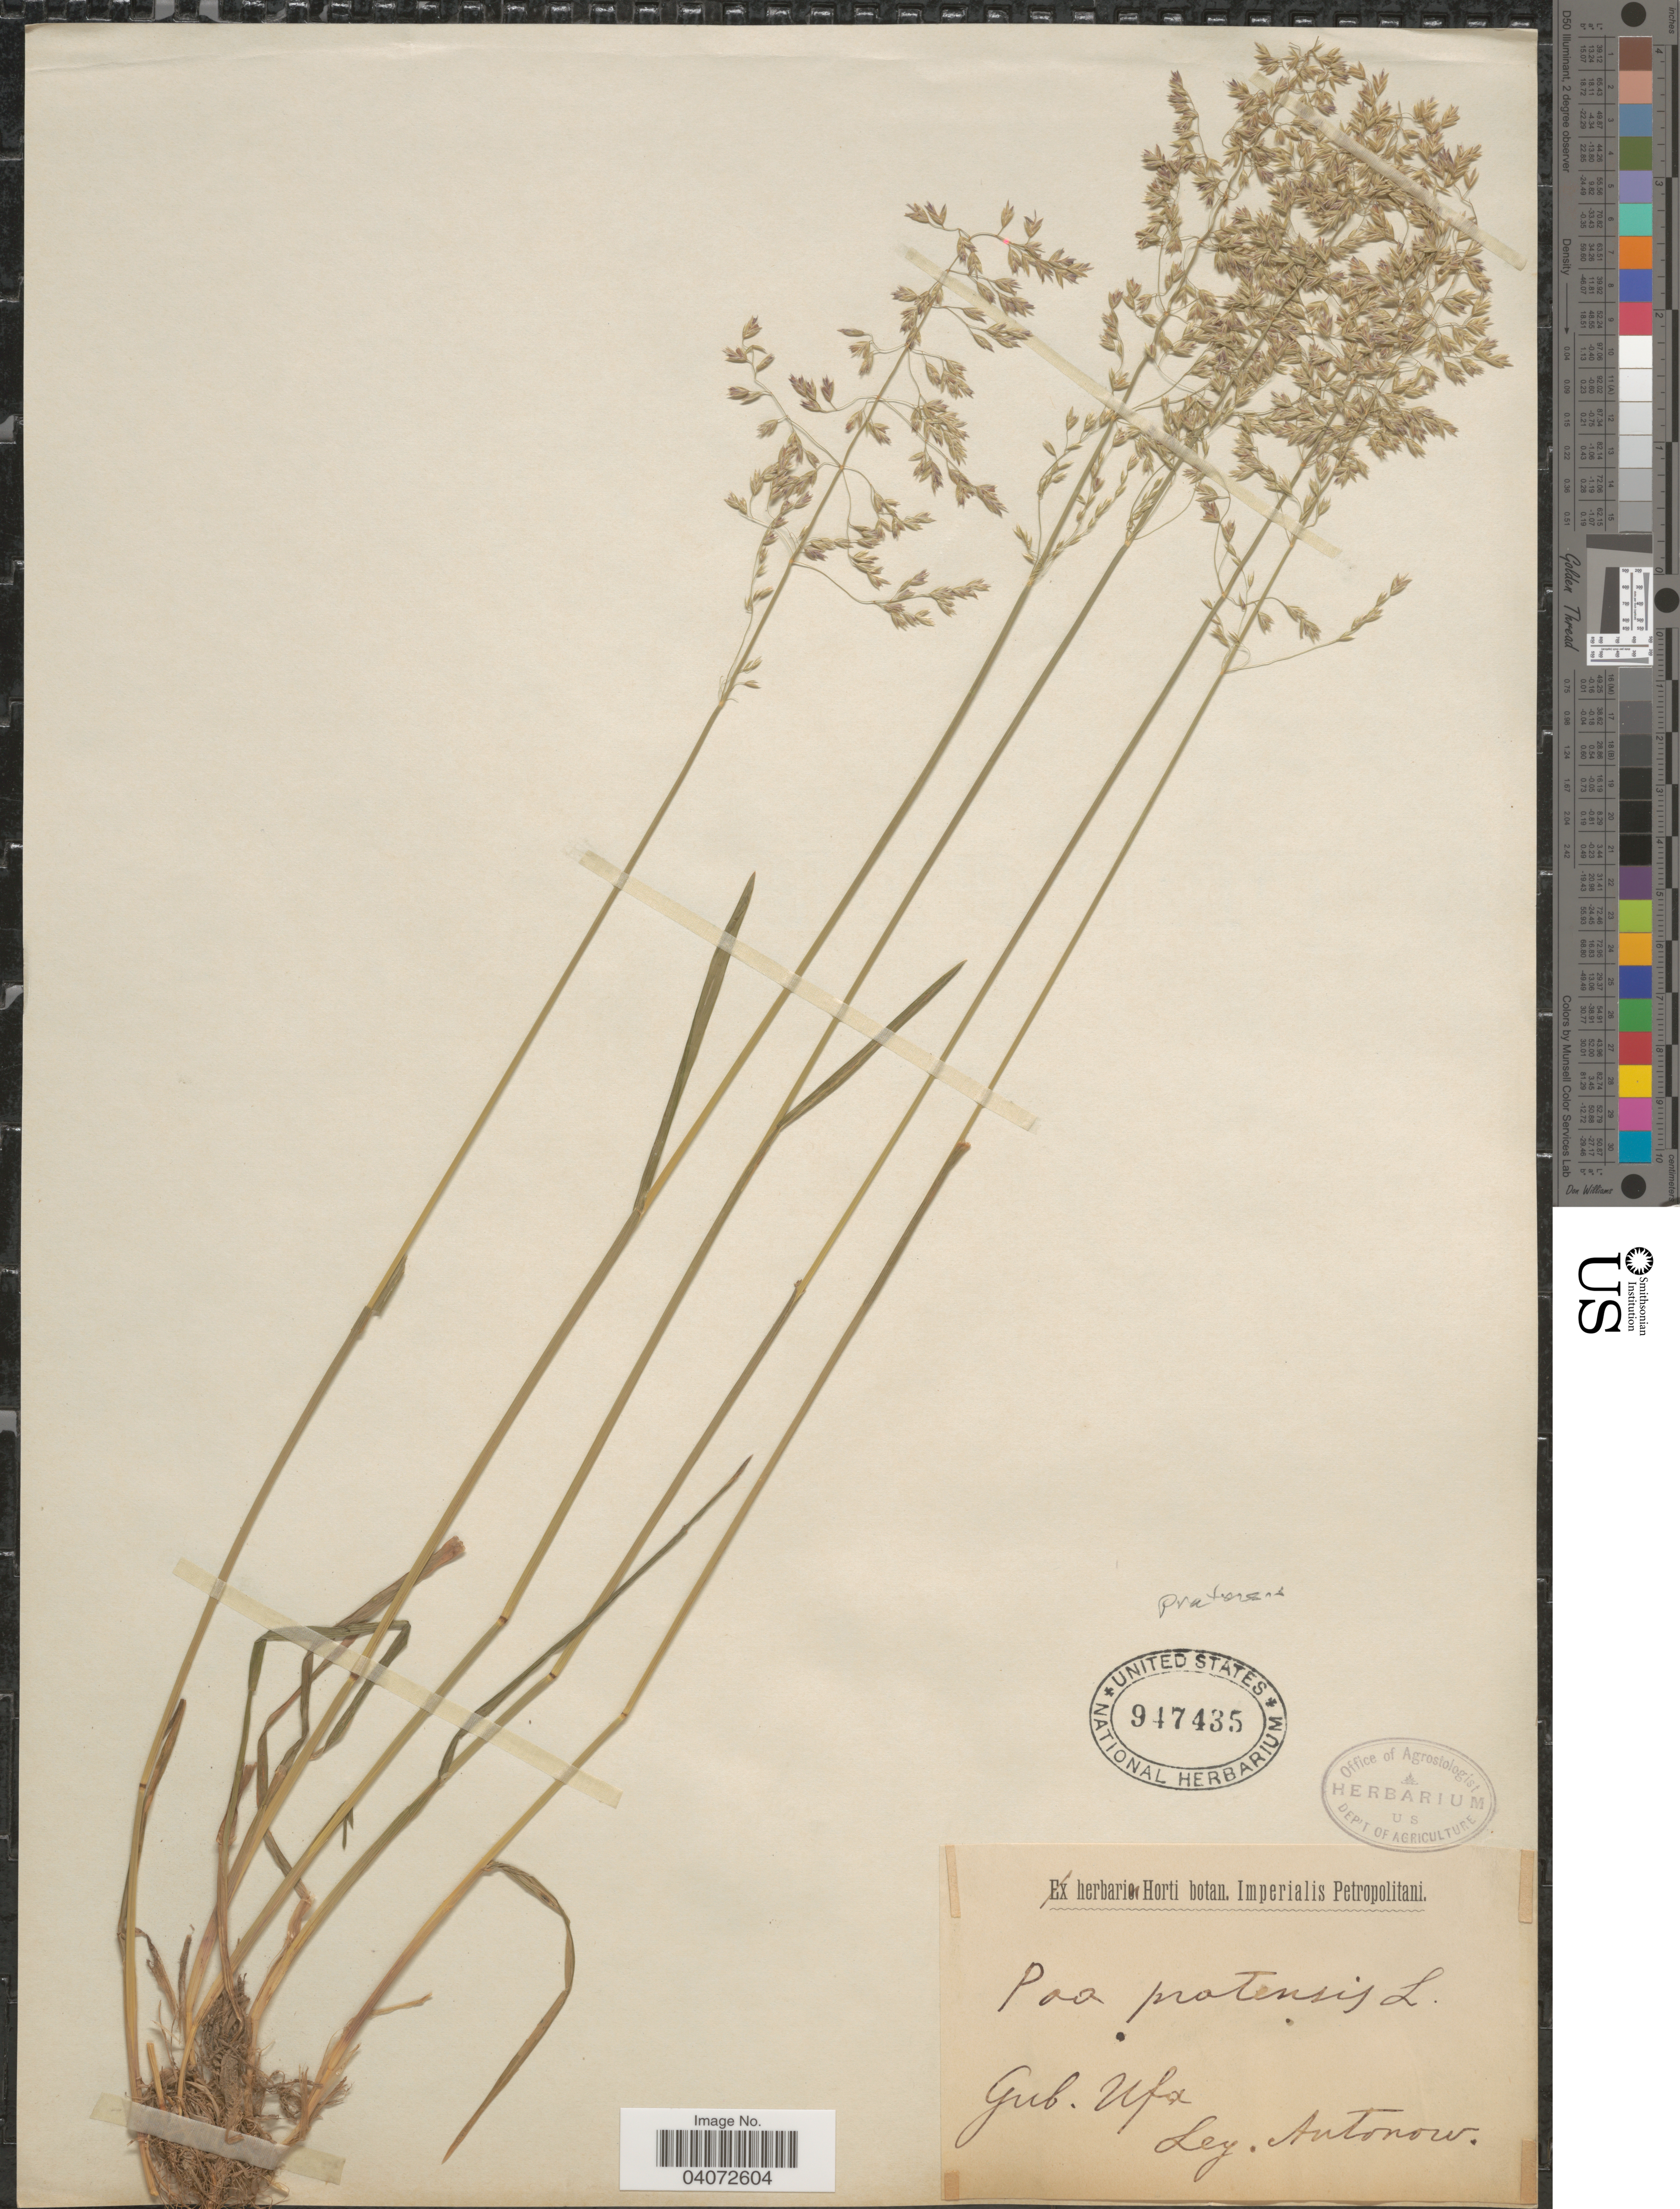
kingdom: Plantae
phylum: Tracheophyta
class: Liliopsida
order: Poales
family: Poaceae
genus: Poa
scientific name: Poa pratensis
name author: L.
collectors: A. Antonow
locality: Gub. Ufa.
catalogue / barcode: US 947435